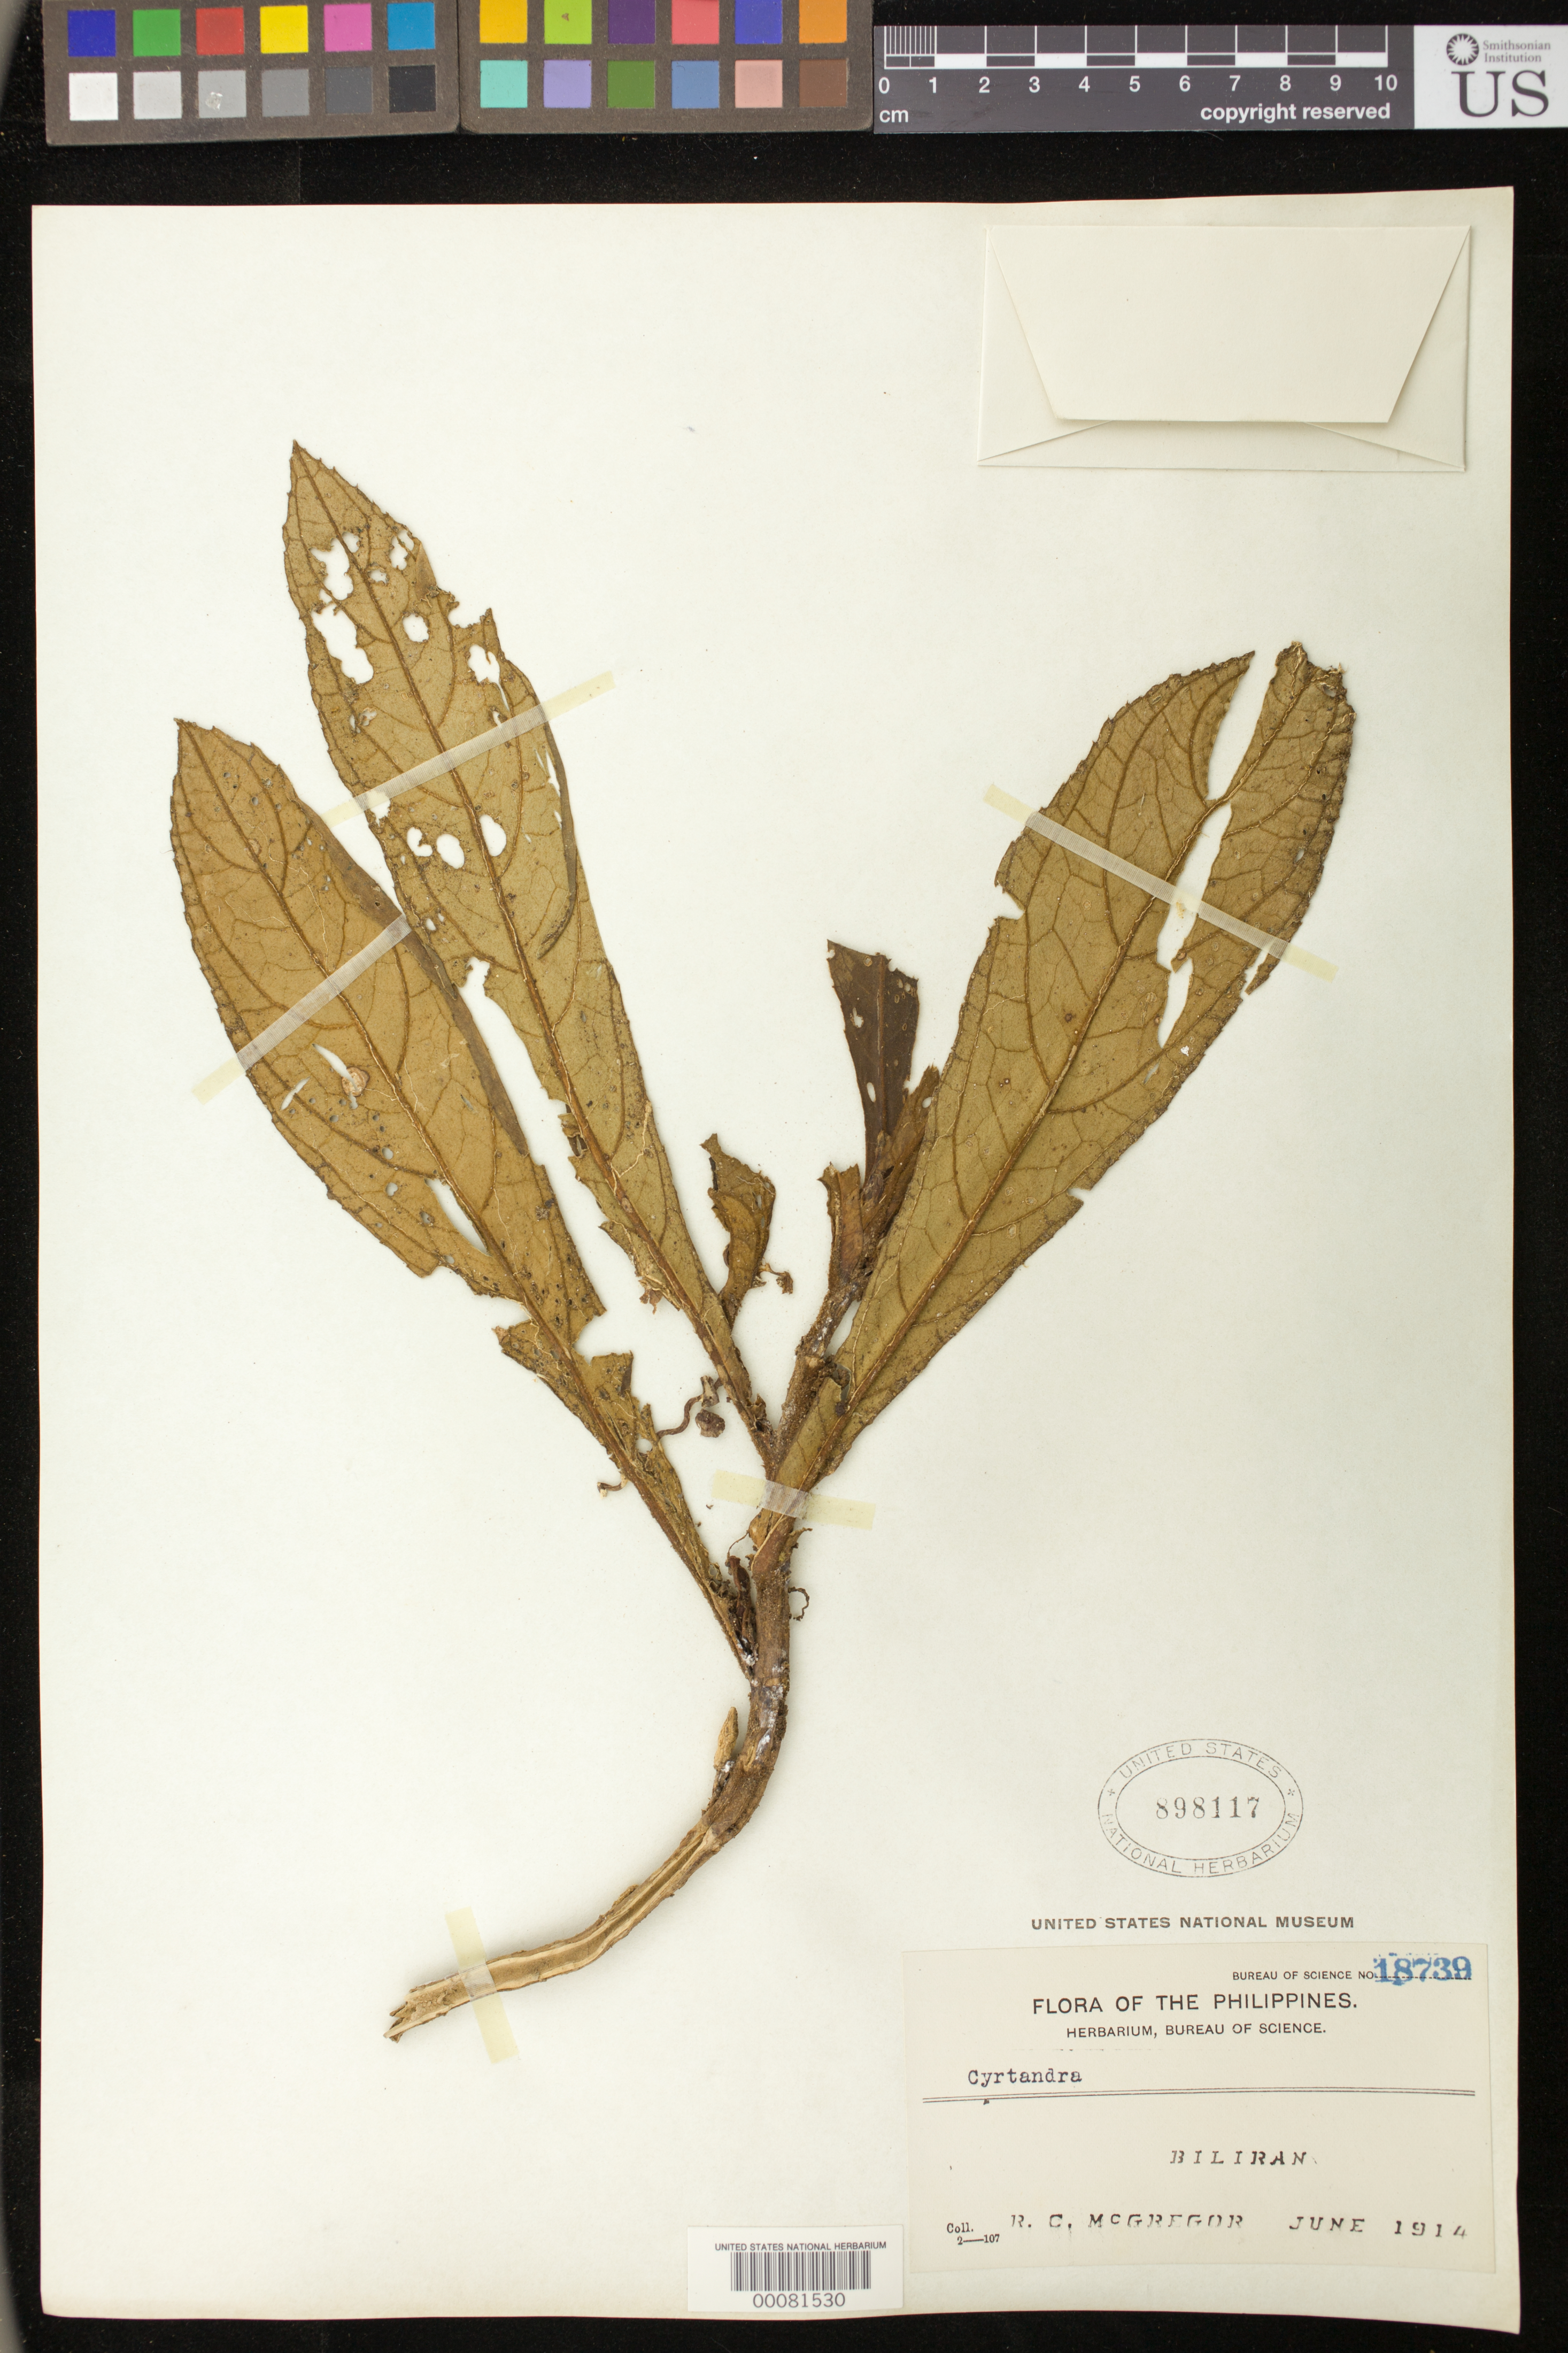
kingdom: Plantae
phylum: Tracheophyta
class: Magnoliopsida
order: Lamiales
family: Gesneriaceae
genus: Cyrtandra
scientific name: Cyrtandra sp.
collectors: R. C. McGregor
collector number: Bur. Sci. 18739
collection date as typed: Jun 1914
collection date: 1914-06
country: Philippines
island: Biliran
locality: Biliran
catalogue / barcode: US 898117